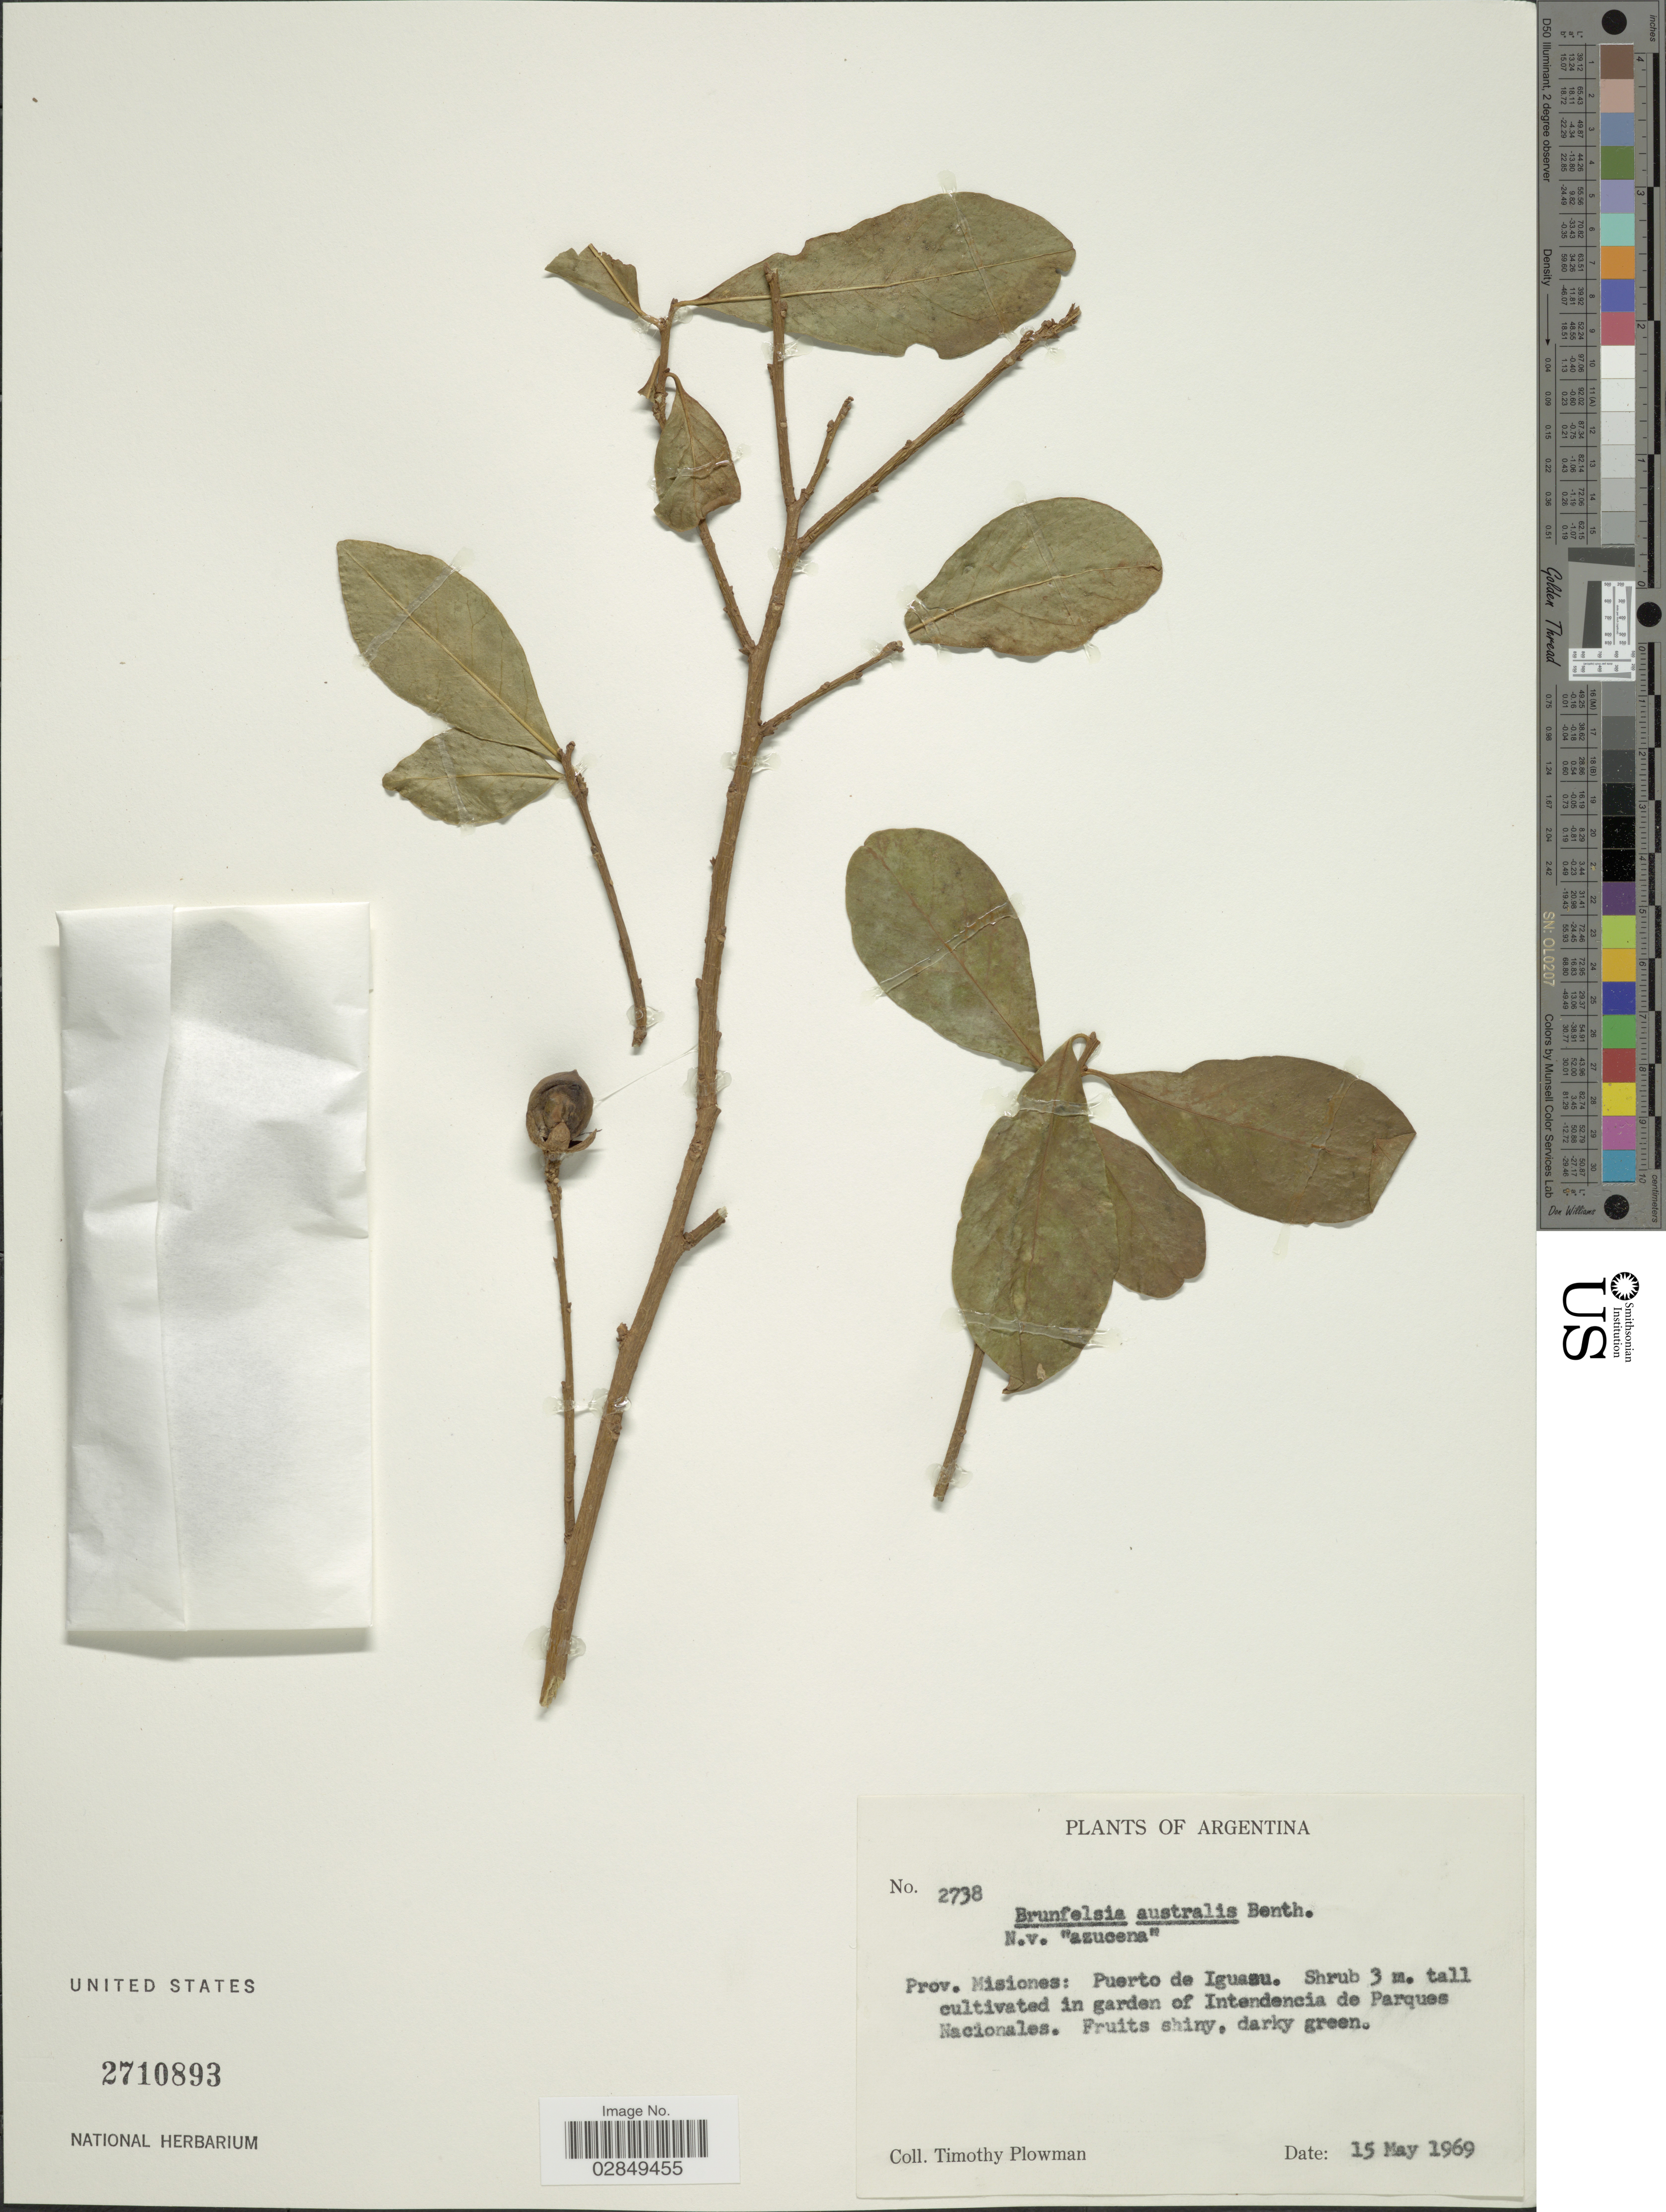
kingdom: Plantae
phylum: Tracheophyta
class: Magnoliopsida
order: Solanales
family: Solanaceae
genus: Brunfelsia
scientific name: Brunfelsia australis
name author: Benth.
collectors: T. Plowman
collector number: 2738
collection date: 1969-05-15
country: Argentina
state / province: Misiones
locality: Puerto de Iguasu. Cultivated in garden of Intendencia de Parques Nacionales.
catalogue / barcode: US 2710893